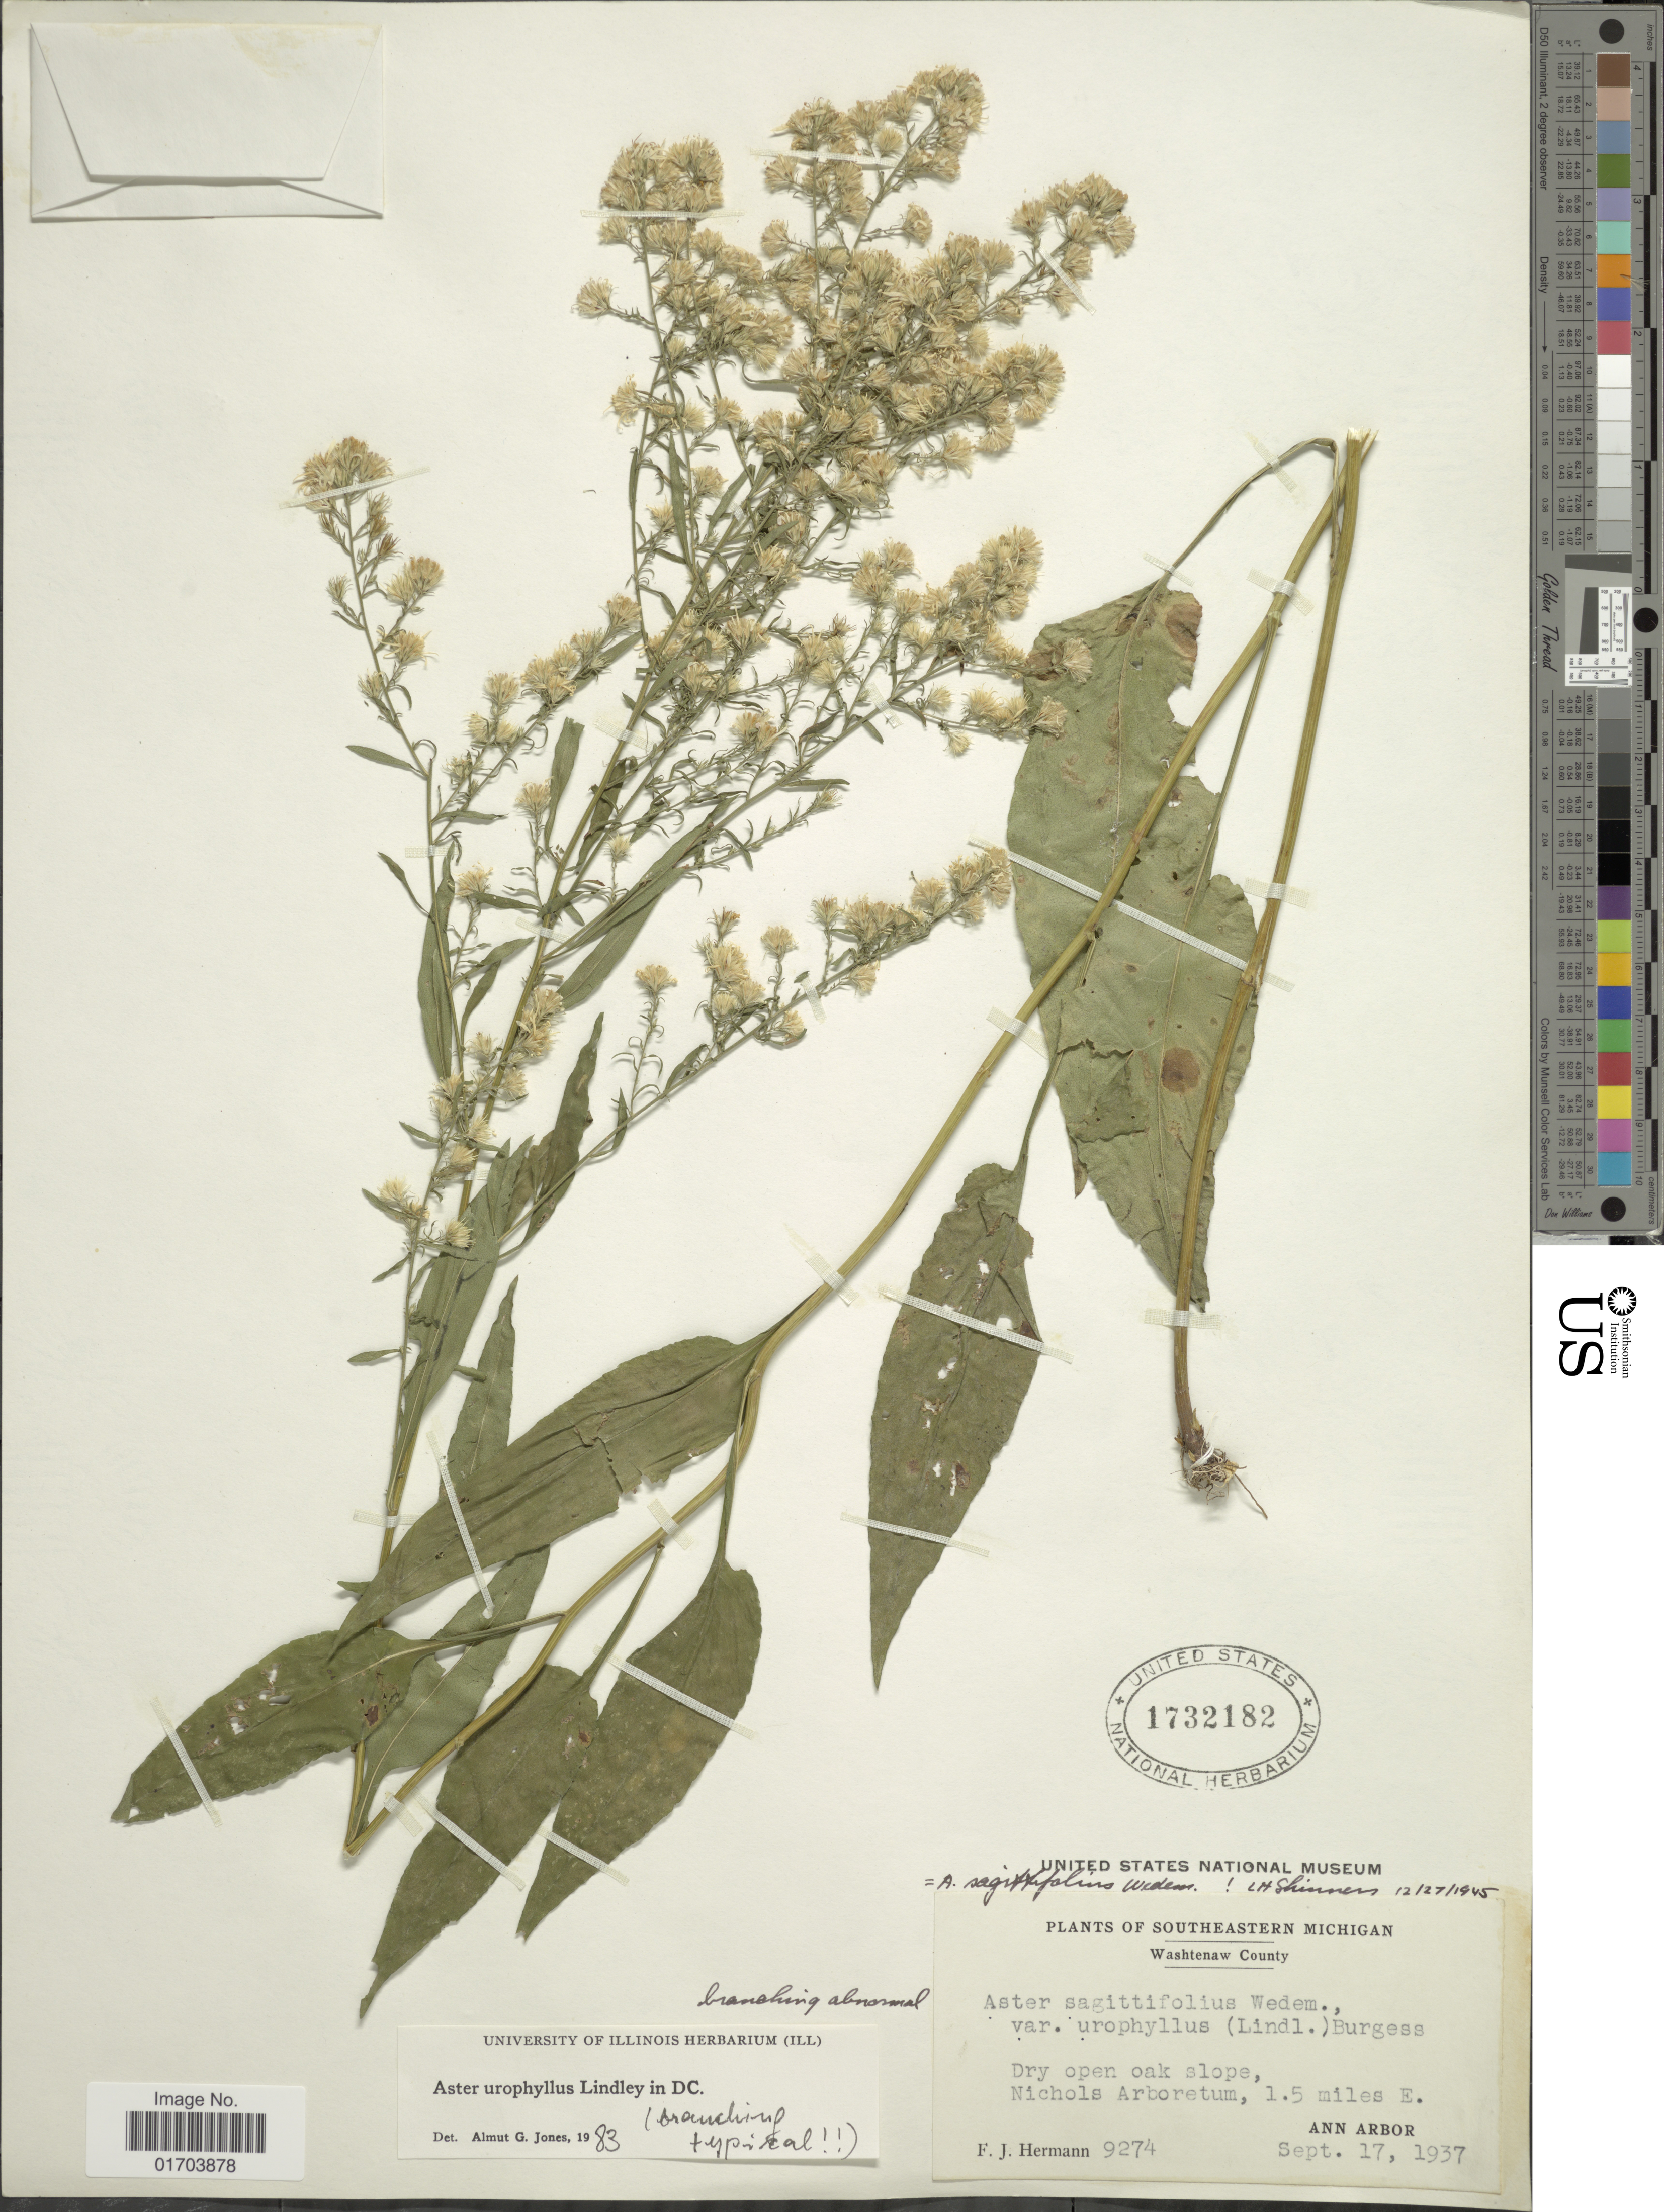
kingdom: Plantae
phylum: Tracheophyta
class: Magnoliopsida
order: Asterales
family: Asteraceae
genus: Symphyotrichum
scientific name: Symphyotrichum urophyllum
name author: (Lindl. ex DC.) G.L. Nesom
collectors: F. J. Hermann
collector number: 9274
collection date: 1937-09-17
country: United States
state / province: Michigan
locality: Southeastern Michigan, Washtenaw County, Dry open oak slope, Nichols Arboretum, 1.5 miles E. Ann Arbor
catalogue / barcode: US 1732182